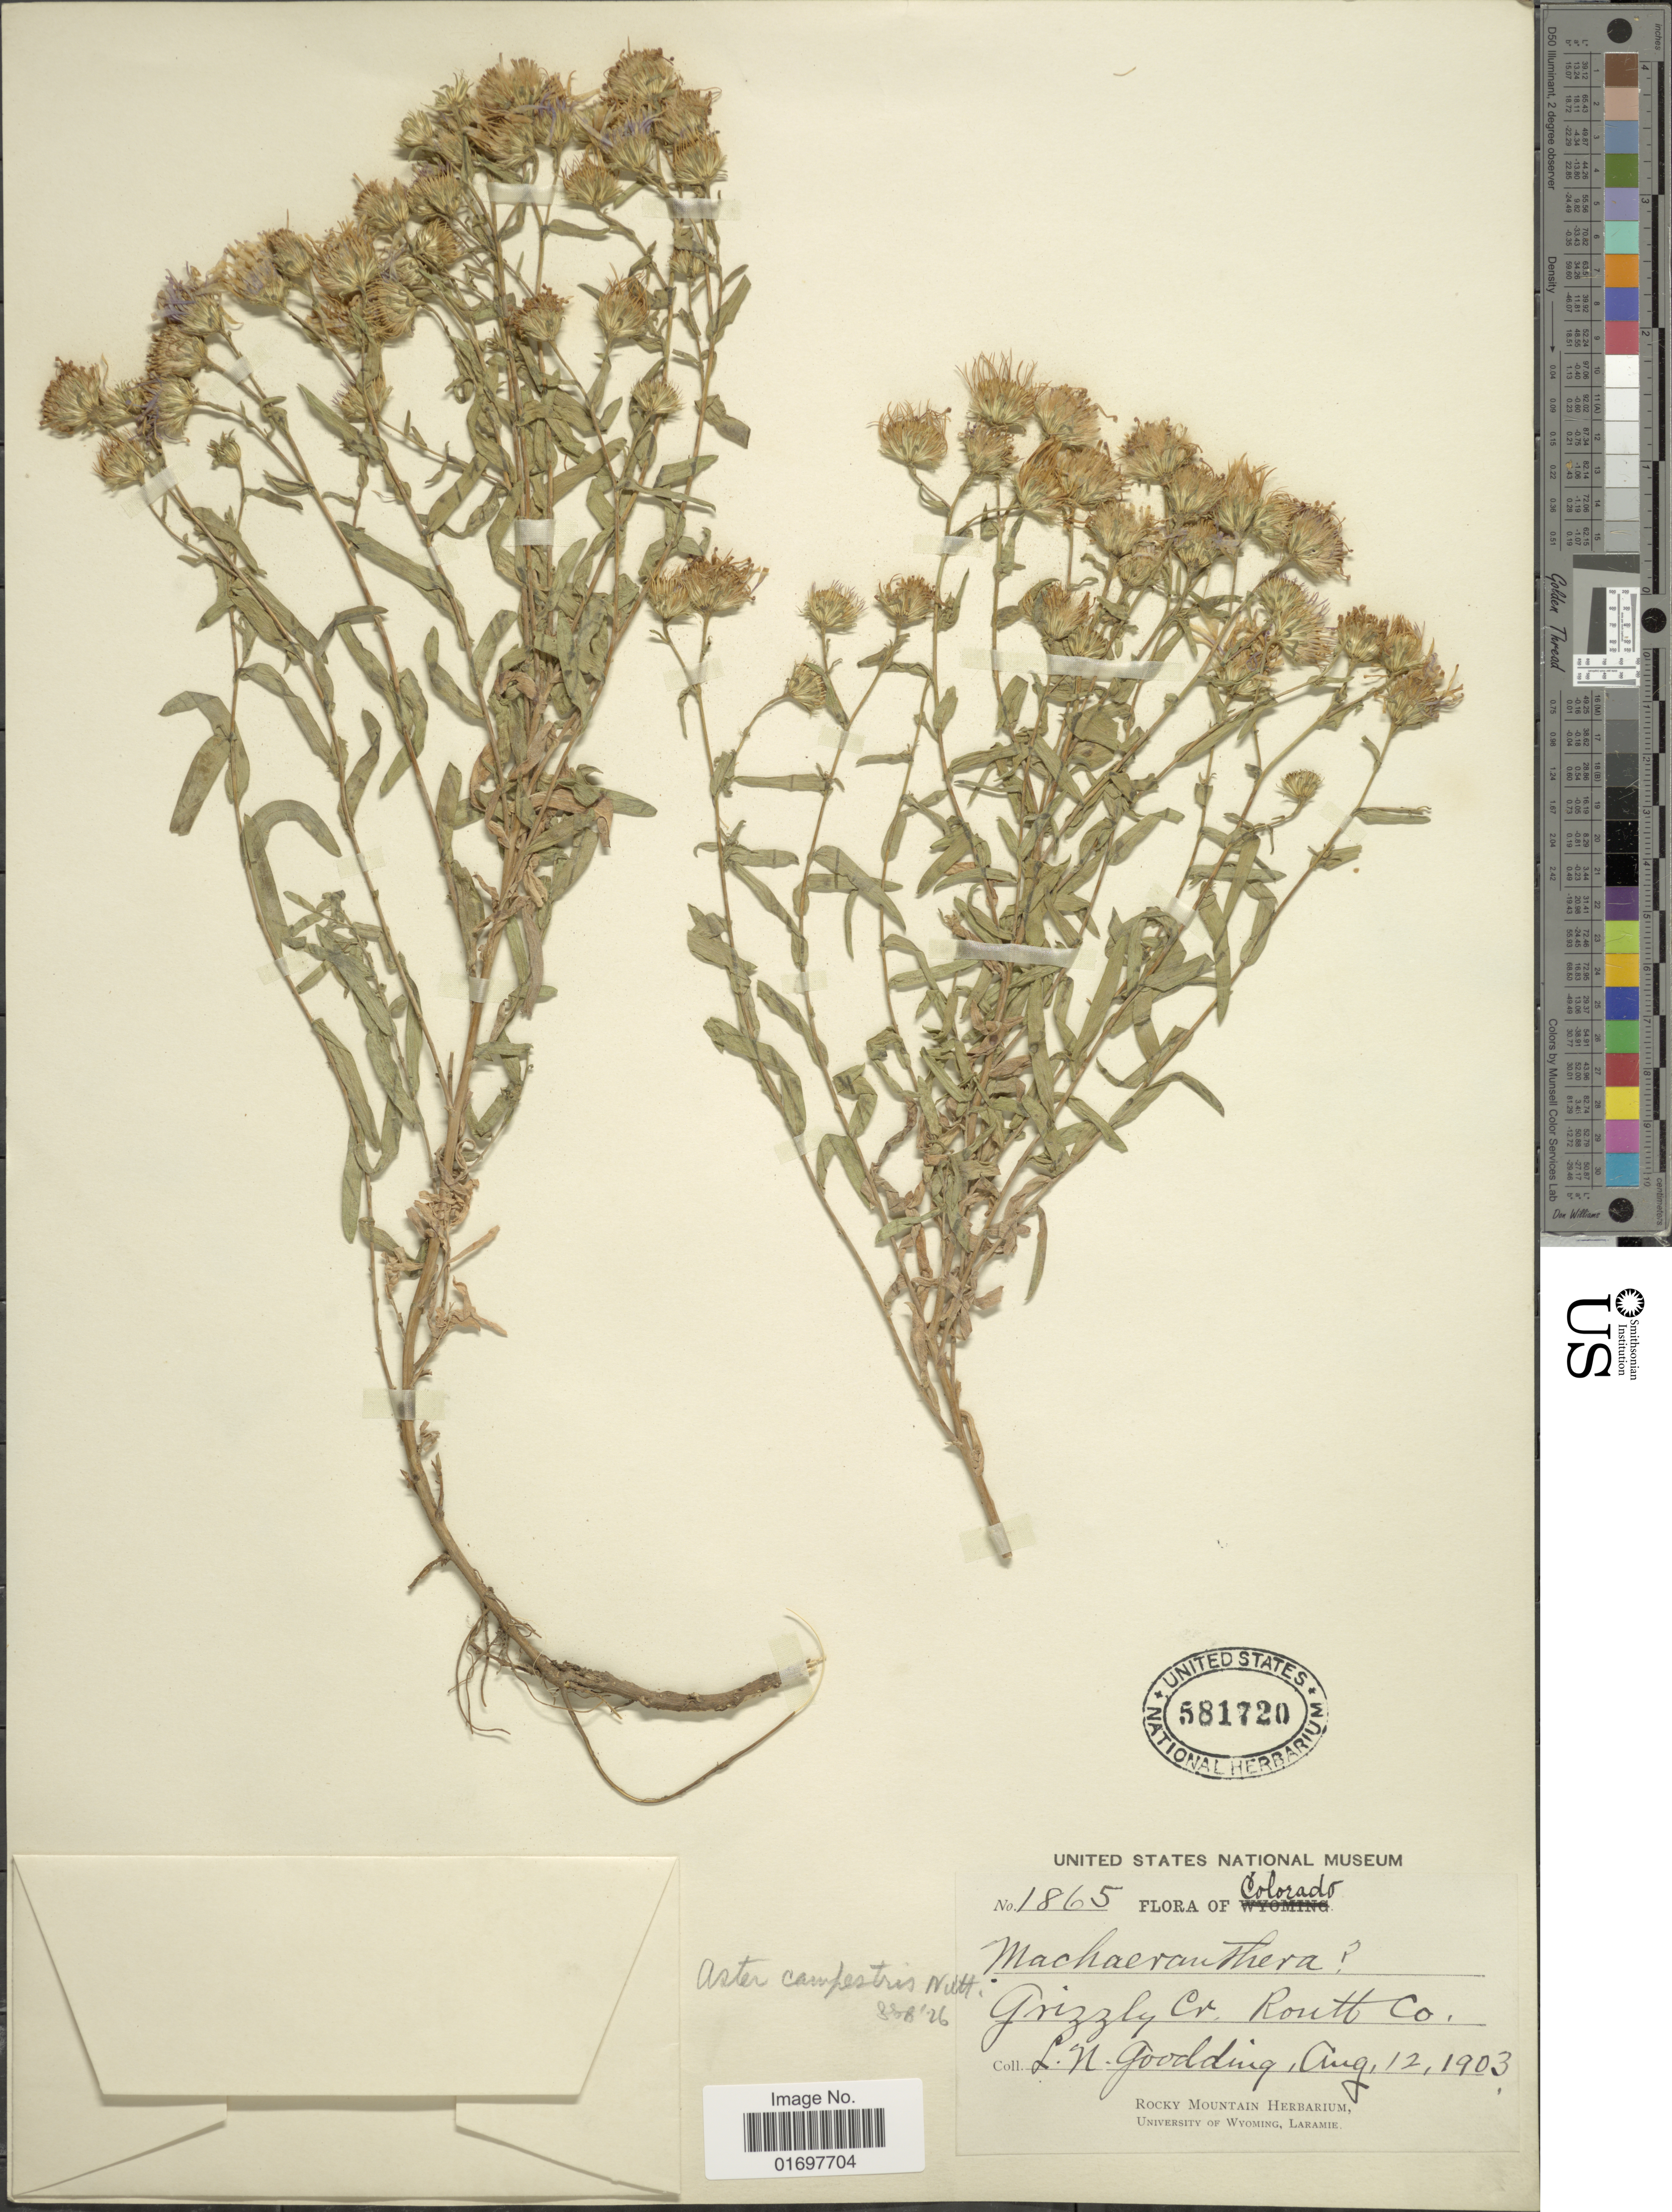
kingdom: Plantae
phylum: Tracheophyta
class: Magnoliopsida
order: Asterales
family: Asteraceae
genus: Symphyotrichum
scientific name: Symphyotrichum campestre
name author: (Nutt.) G.L. Nesom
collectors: L. N. Goodding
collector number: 1865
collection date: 1903-08-12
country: United States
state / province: Colorado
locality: Grizzly Cr., Routh Co.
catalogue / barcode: US 581720